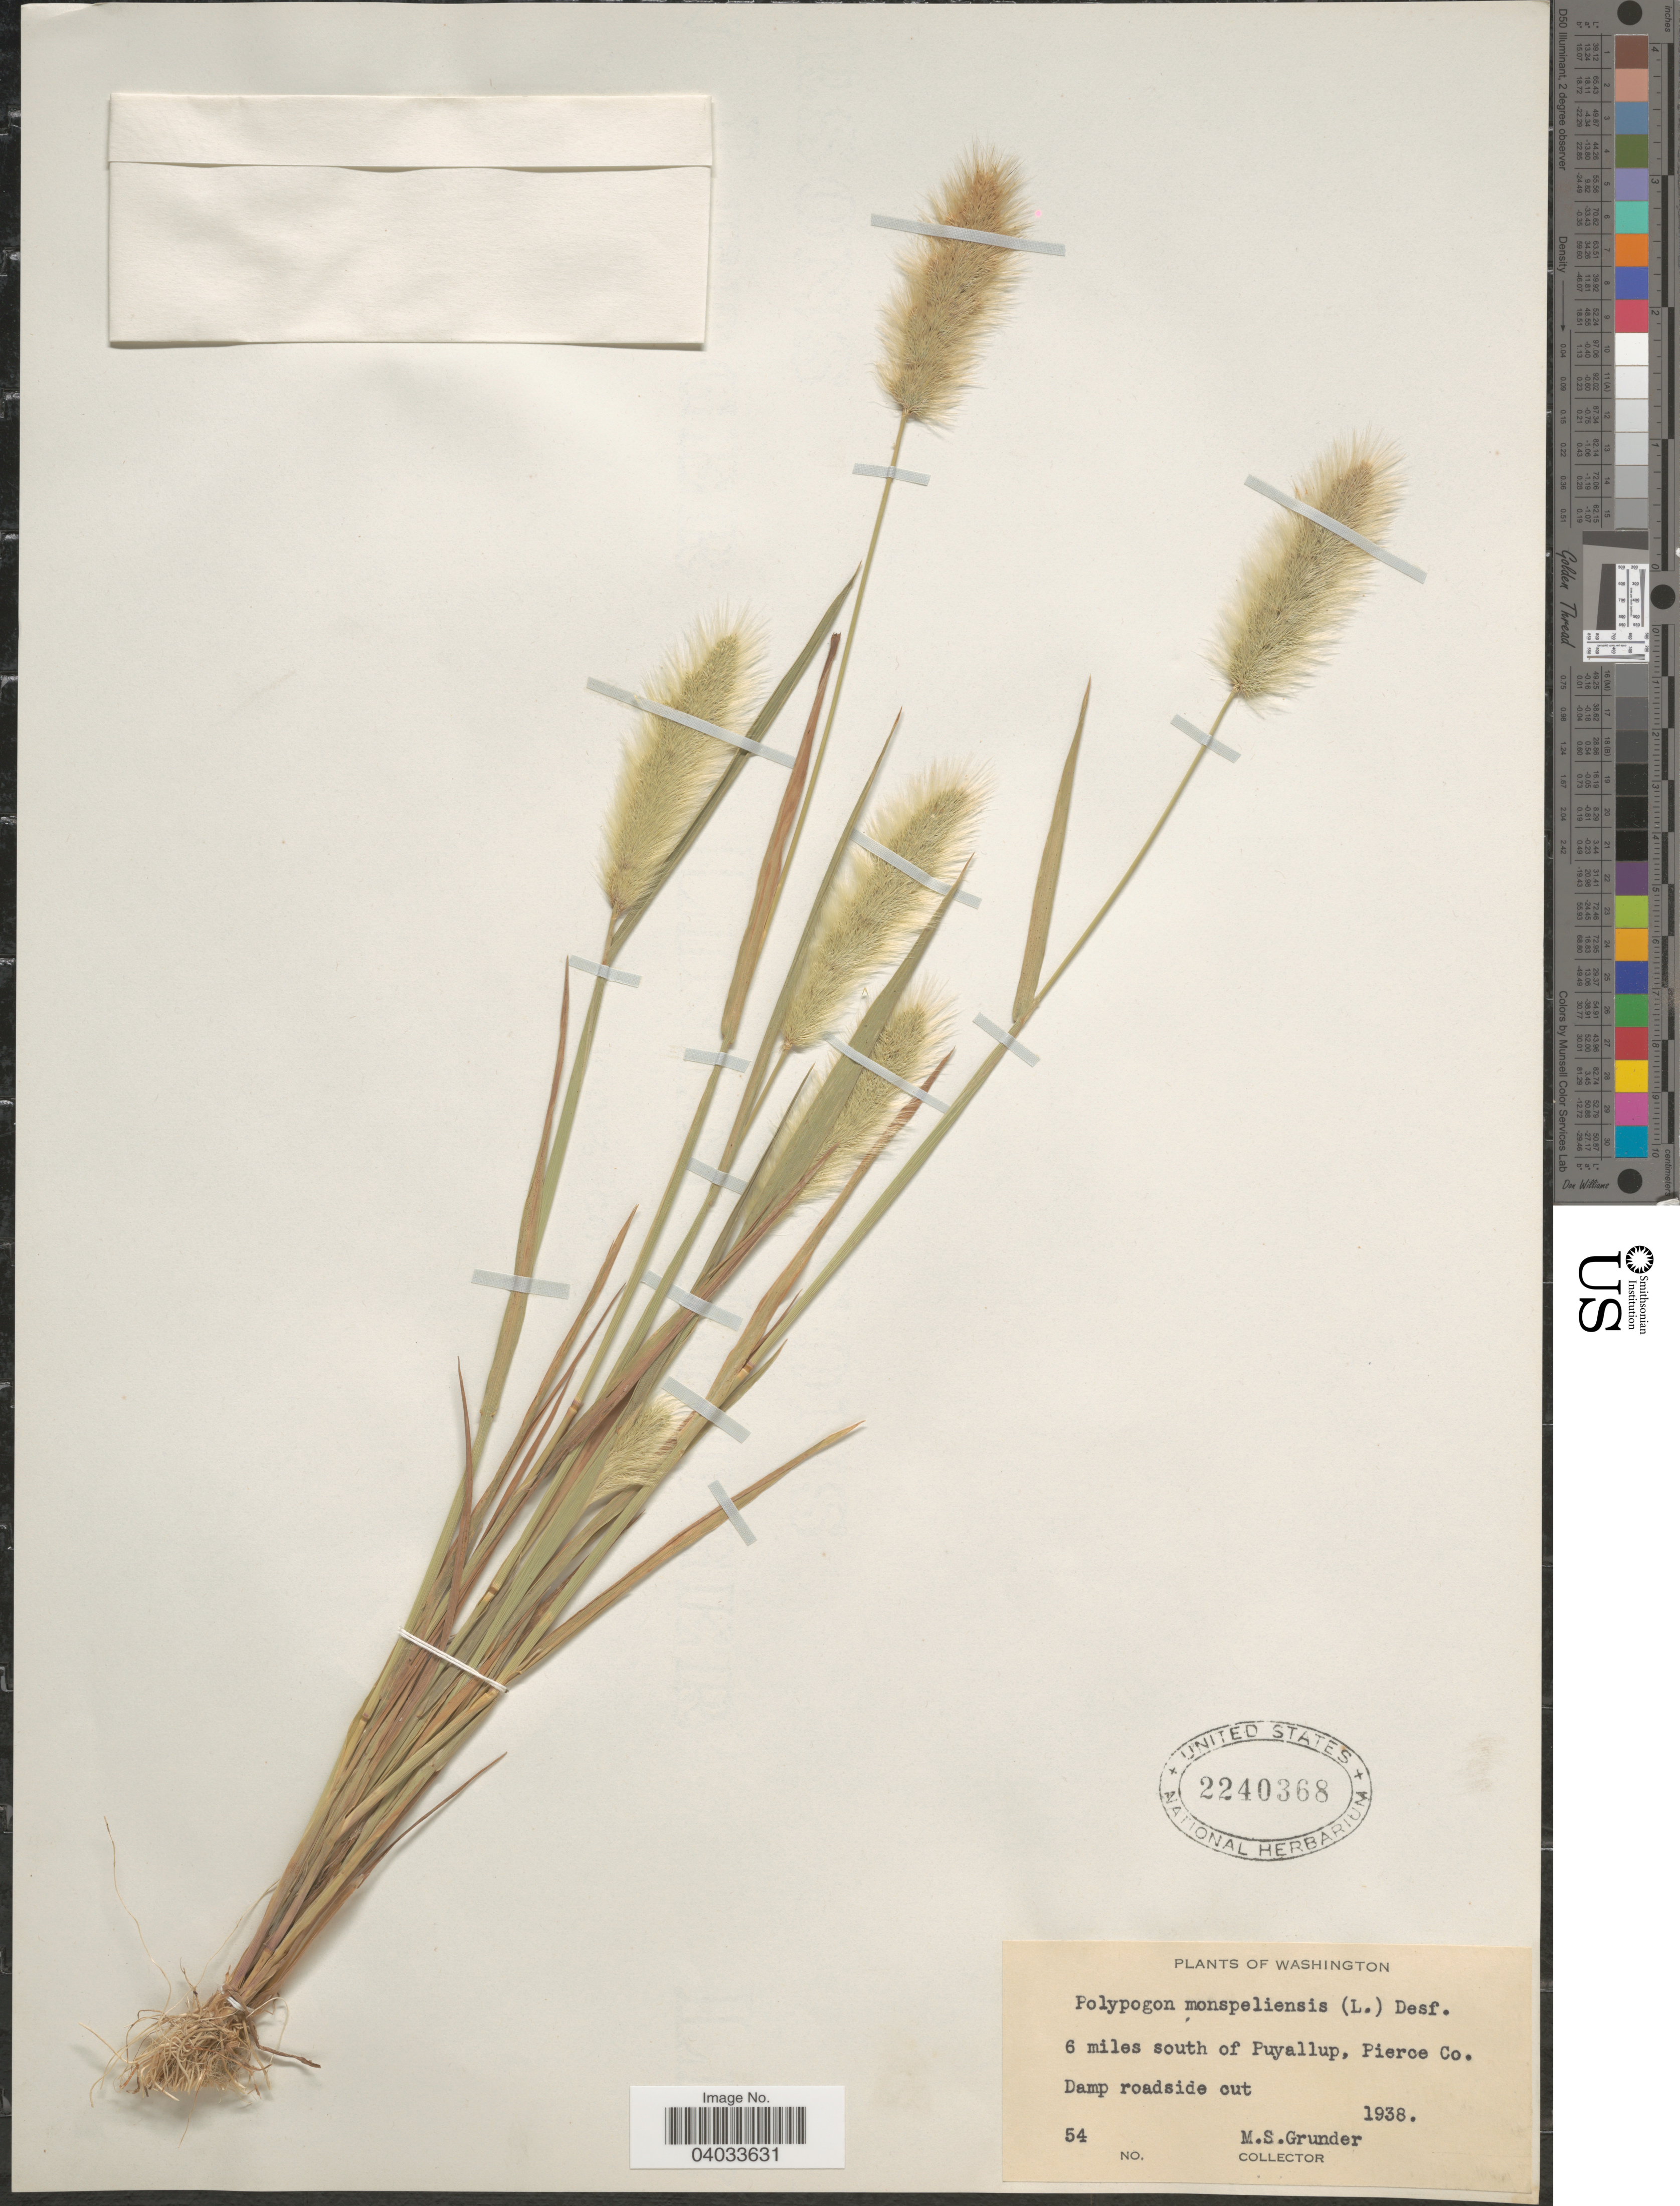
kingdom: Plantae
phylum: Tracheophyta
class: Liliopsida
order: Poales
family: Poaceae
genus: Polypogon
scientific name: Polypogon monspeliensis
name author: (L.) Desf.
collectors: M. Grunder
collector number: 54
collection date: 1938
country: United States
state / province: Washington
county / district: Pierce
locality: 6 miles south of Puyallup, Pierce Co.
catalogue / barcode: US 2240368